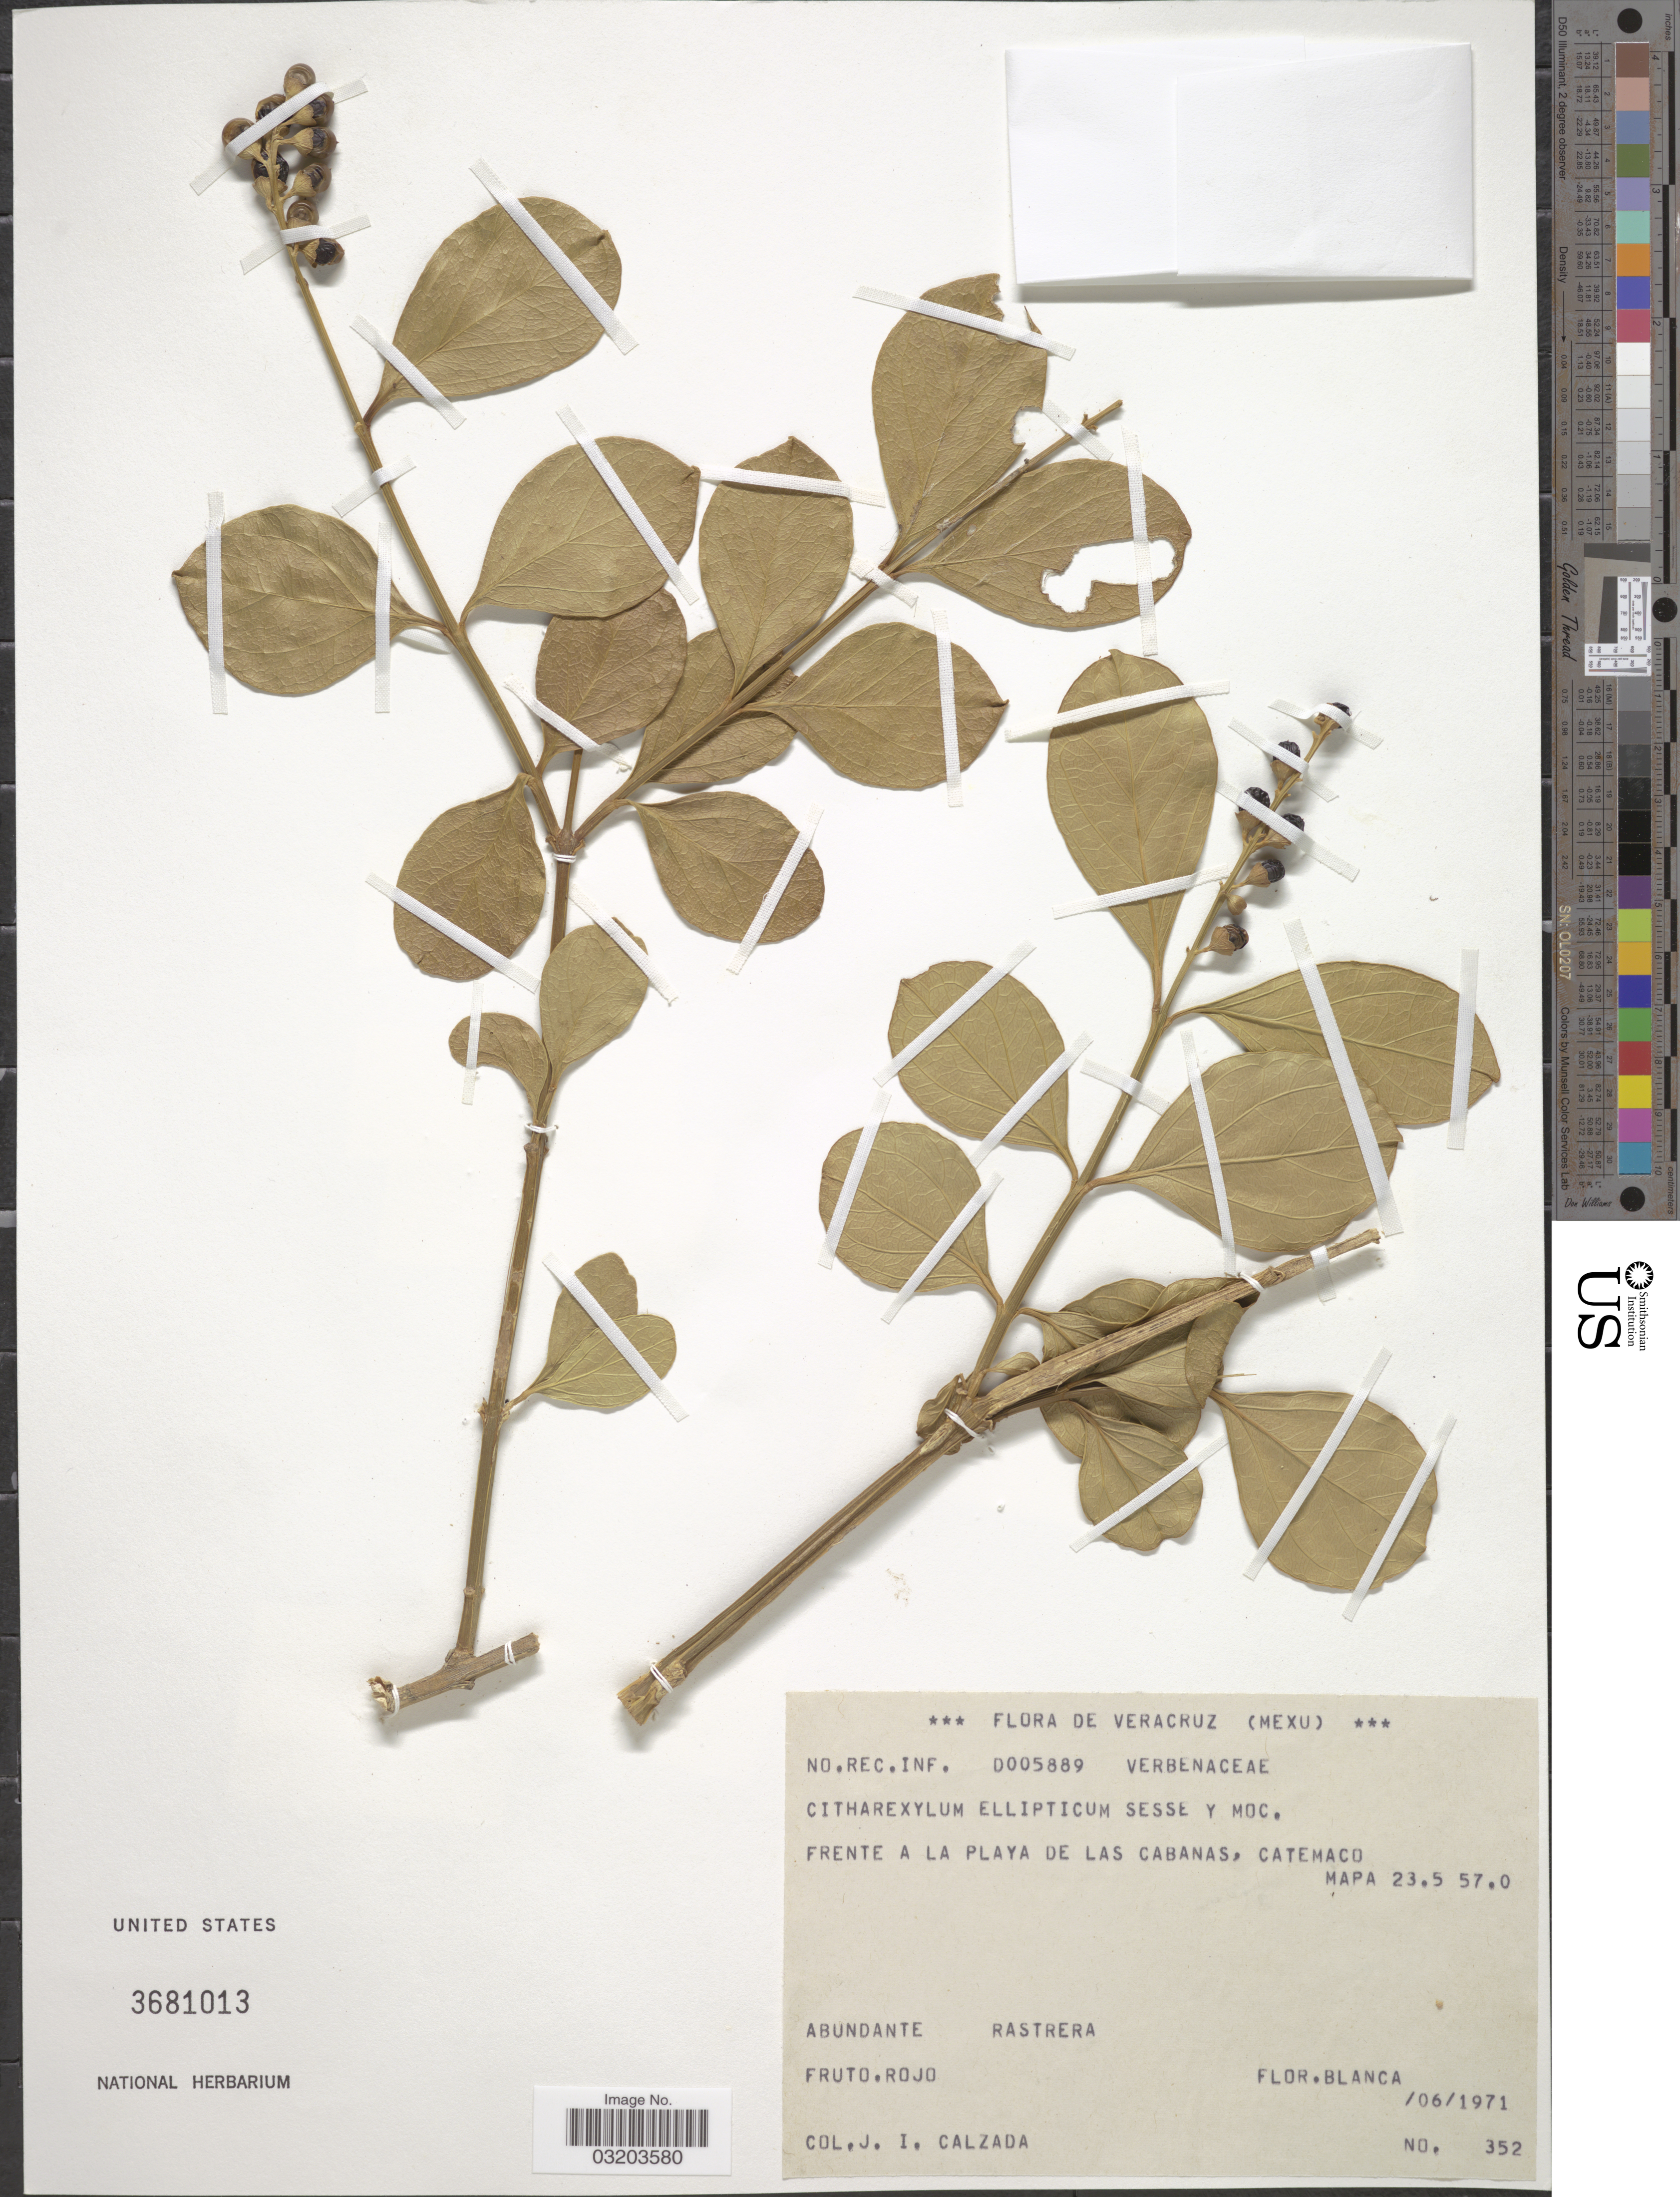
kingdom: Plantae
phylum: Tracheophyta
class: Magnoliopsida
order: Lamiales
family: Verbenaceae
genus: Citharexylum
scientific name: Citharexylum ellipticum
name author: Moc. & Sessé ex D. Don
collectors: J. I. Calzada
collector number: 352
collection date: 1971-06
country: Mexico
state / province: Veracruz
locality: Veracruz (Mexu). Frente a La Playa de Las Cabanas, Catemaco.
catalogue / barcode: US 3681013